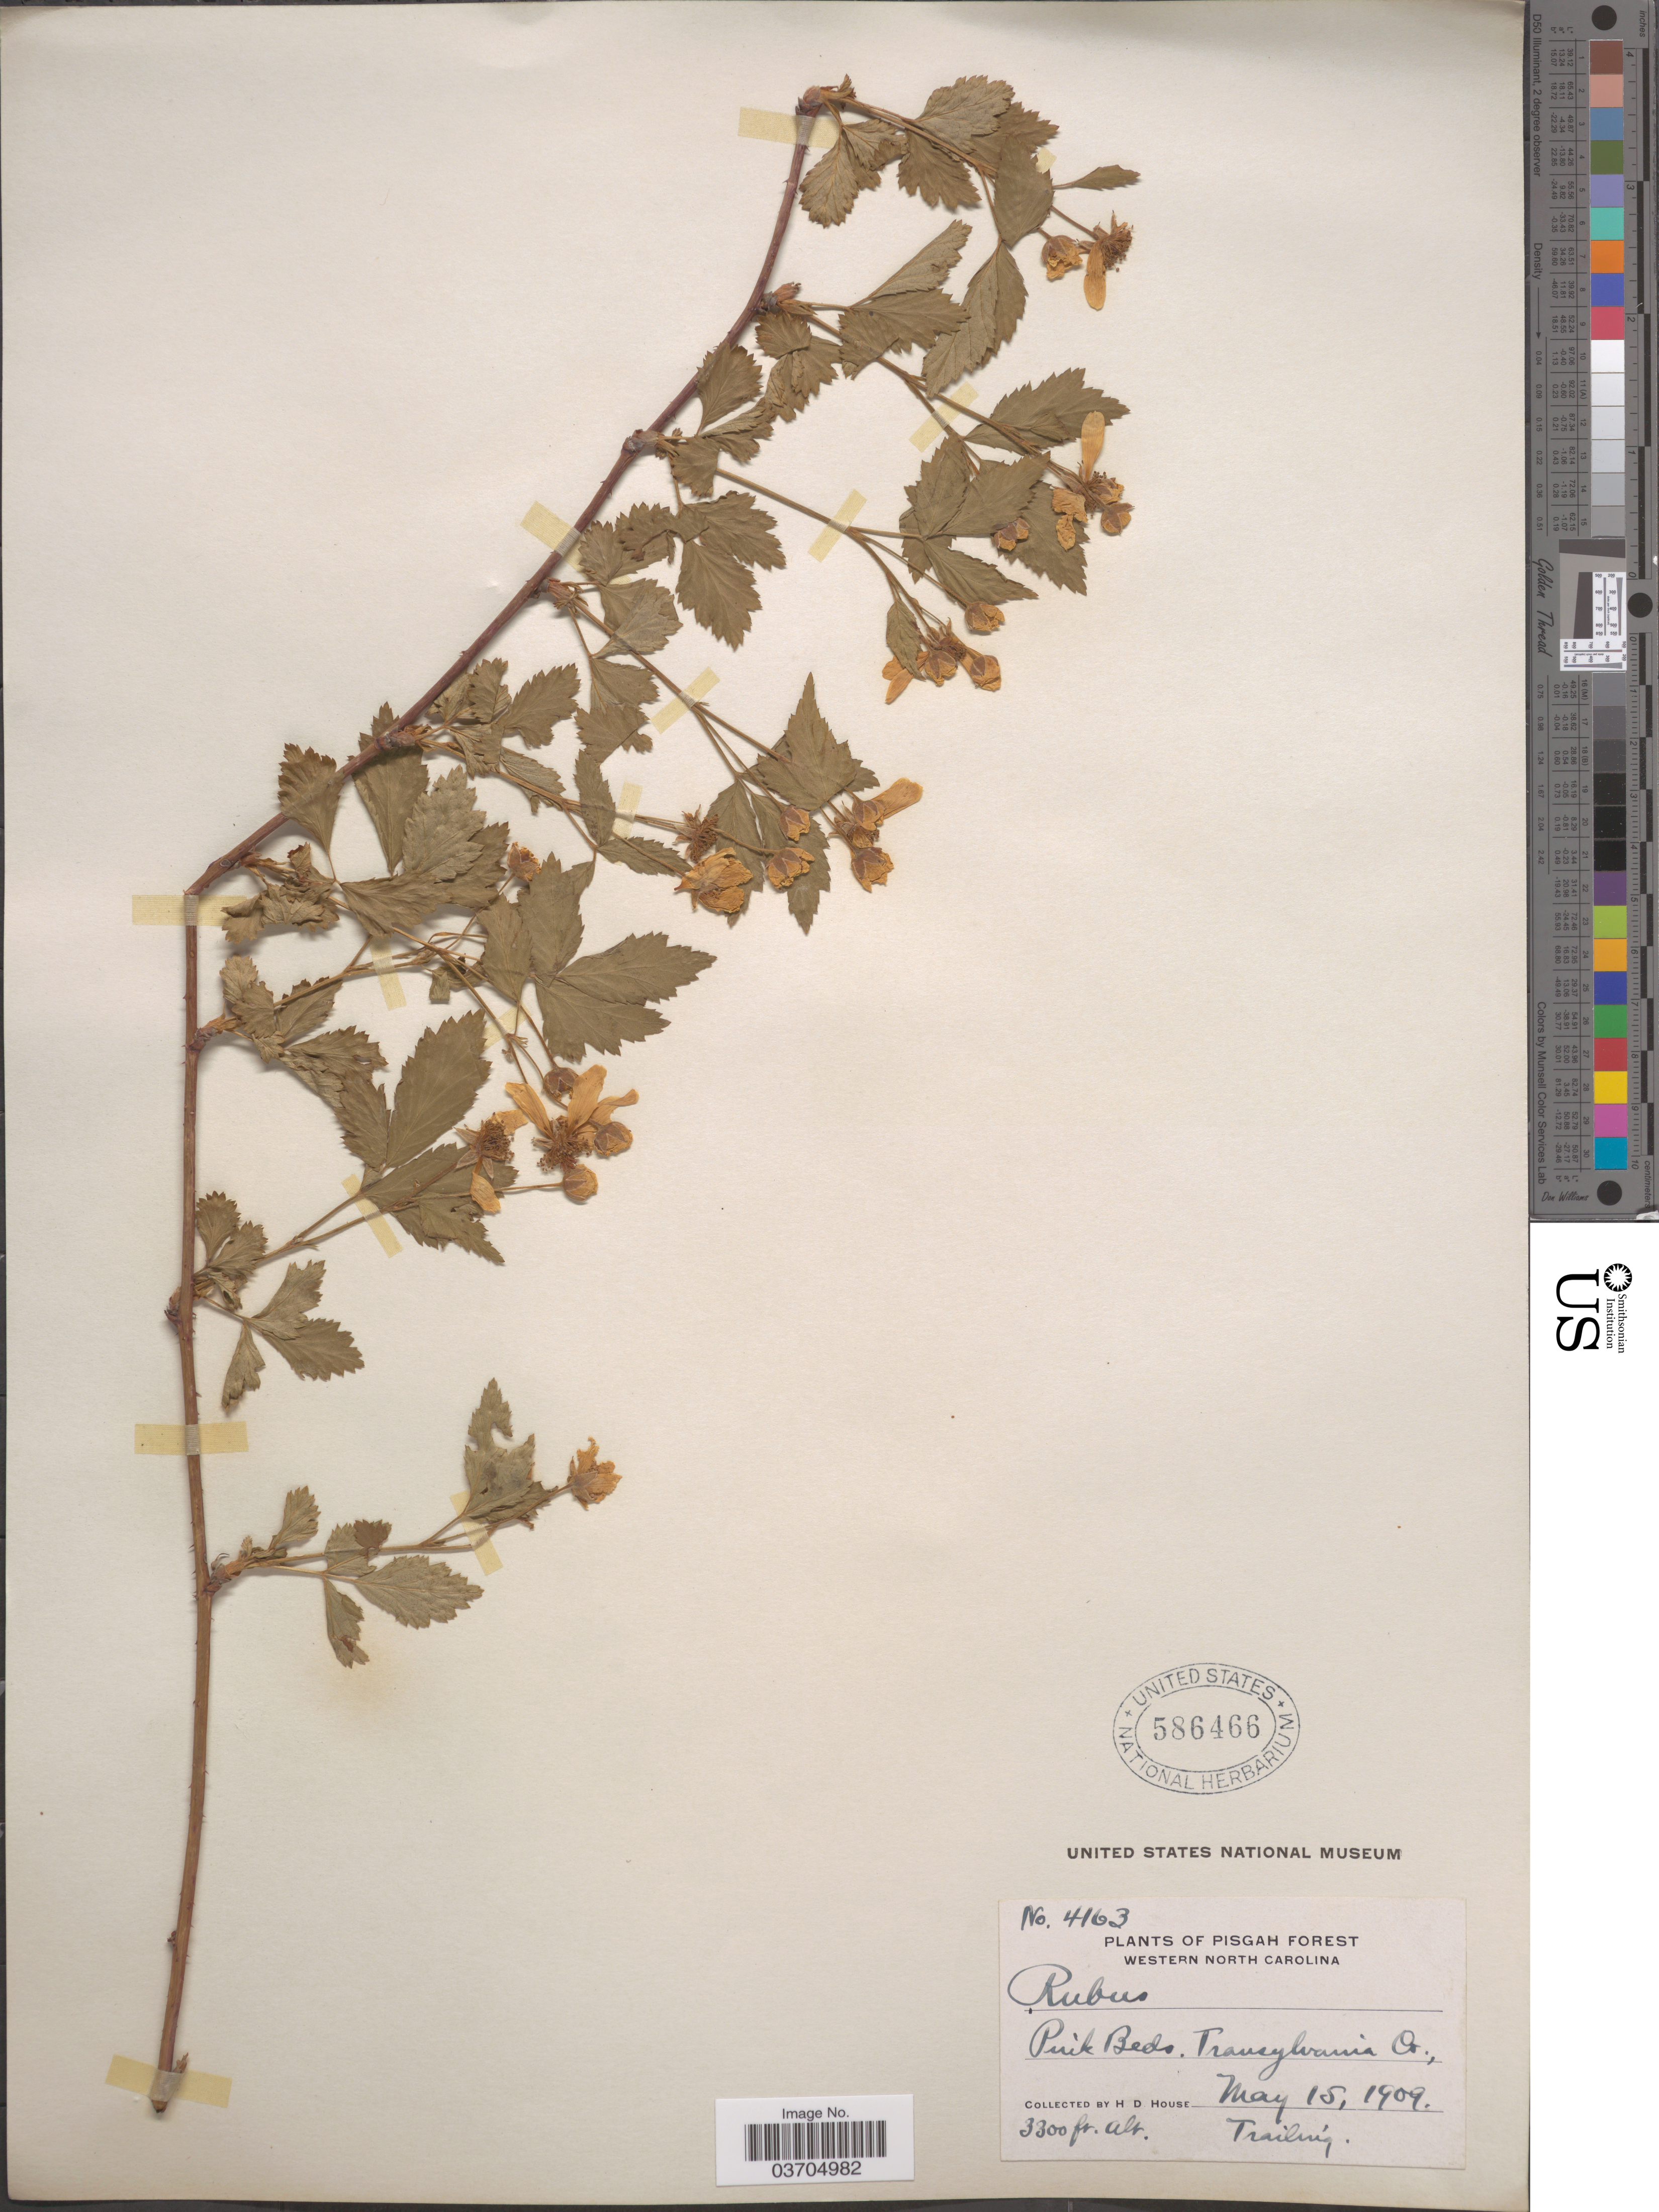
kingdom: Plantae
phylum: Tracheophyta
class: Magnoliopsida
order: Rosales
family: Rosaceae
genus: Rubus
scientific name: Rubus procumbens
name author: Muhl.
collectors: H. D. House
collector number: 4163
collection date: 1909-05-15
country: United States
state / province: North Carolina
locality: Pisgah Forest. Western North Carolina. Puik Beds. Transylvania Cr.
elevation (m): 1006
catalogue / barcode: US 586466